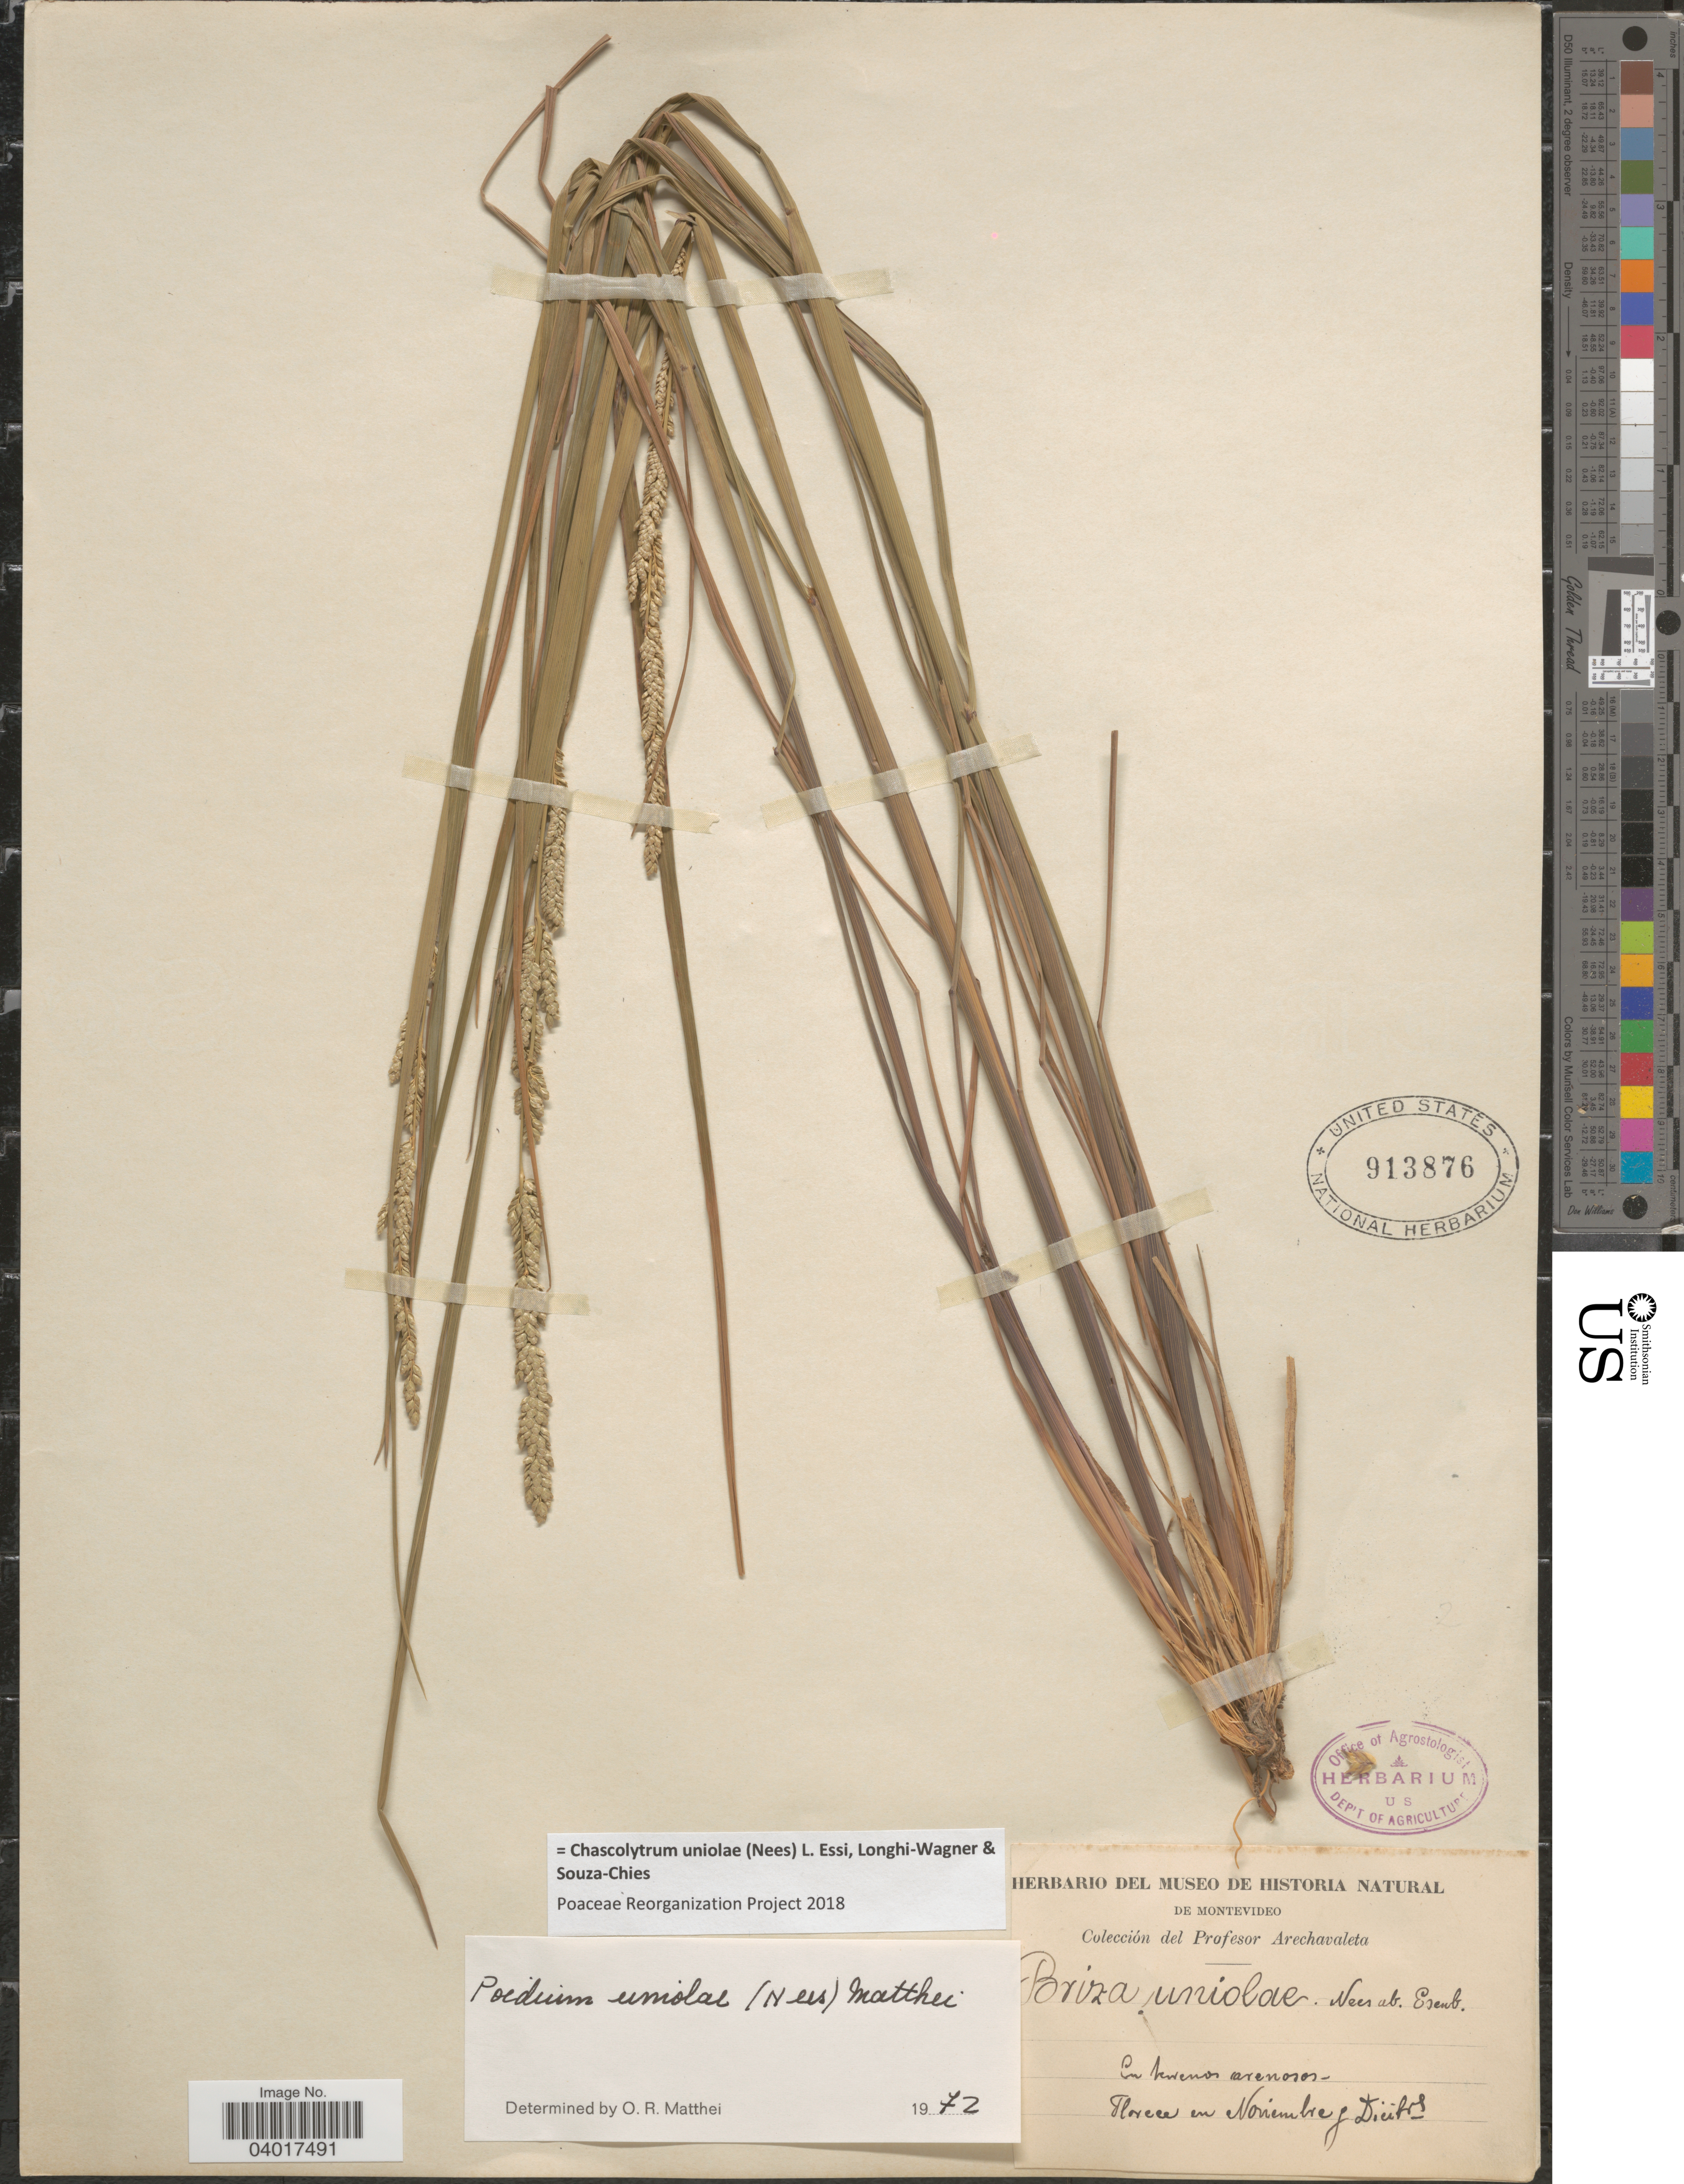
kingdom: Plantae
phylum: Tracheophyta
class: Liliopsida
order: Poales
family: Poaceae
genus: Chascolytrum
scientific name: Chascolytrum uniolae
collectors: Arechavaleta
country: Uruguay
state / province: Montevideo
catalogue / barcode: US 913876